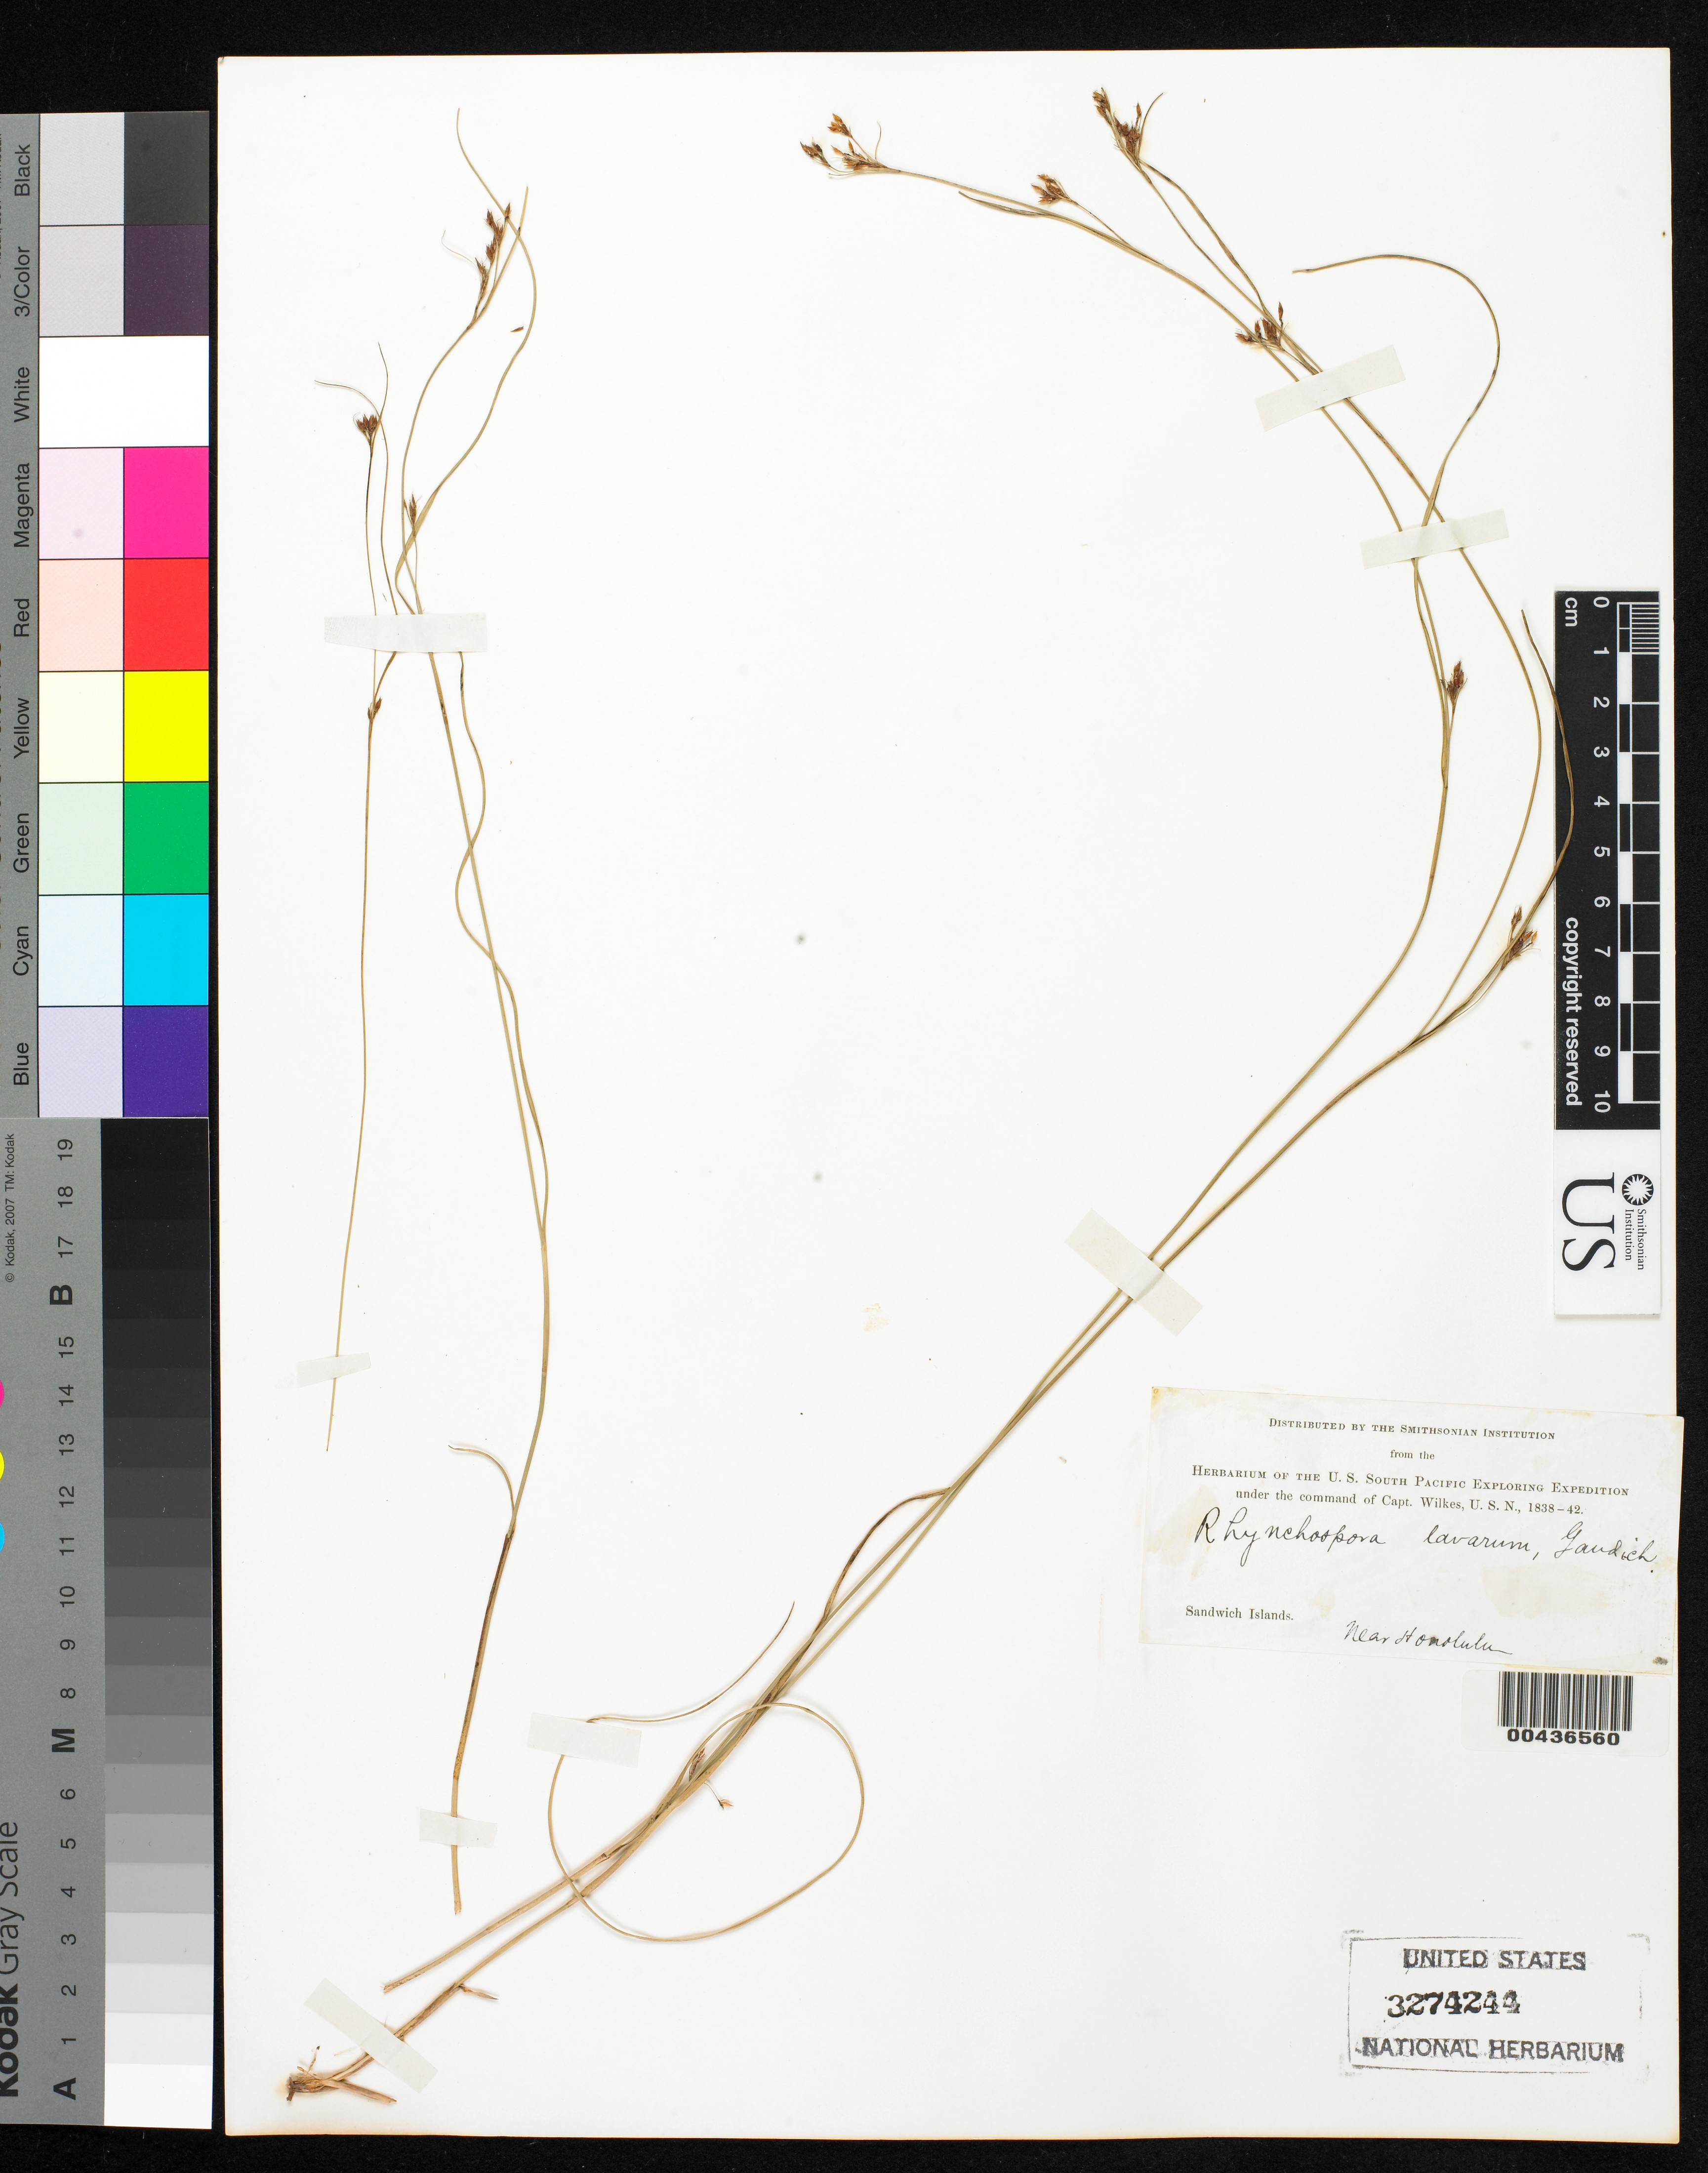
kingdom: Plantae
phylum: Tracheophyta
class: Liliopsida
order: Poales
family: Cyperaceae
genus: Rhynchospora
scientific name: Rhynchospora rugosa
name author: (Vahl) Gale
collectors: Wilkes Explor. Exped.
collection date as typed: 1838 to -- --- 1842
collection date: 1838/1842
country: United States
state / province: Hawaii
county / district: Honolulu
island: Oahu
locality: Sandwich Islands, near Honolulu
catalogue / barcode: US 3274244